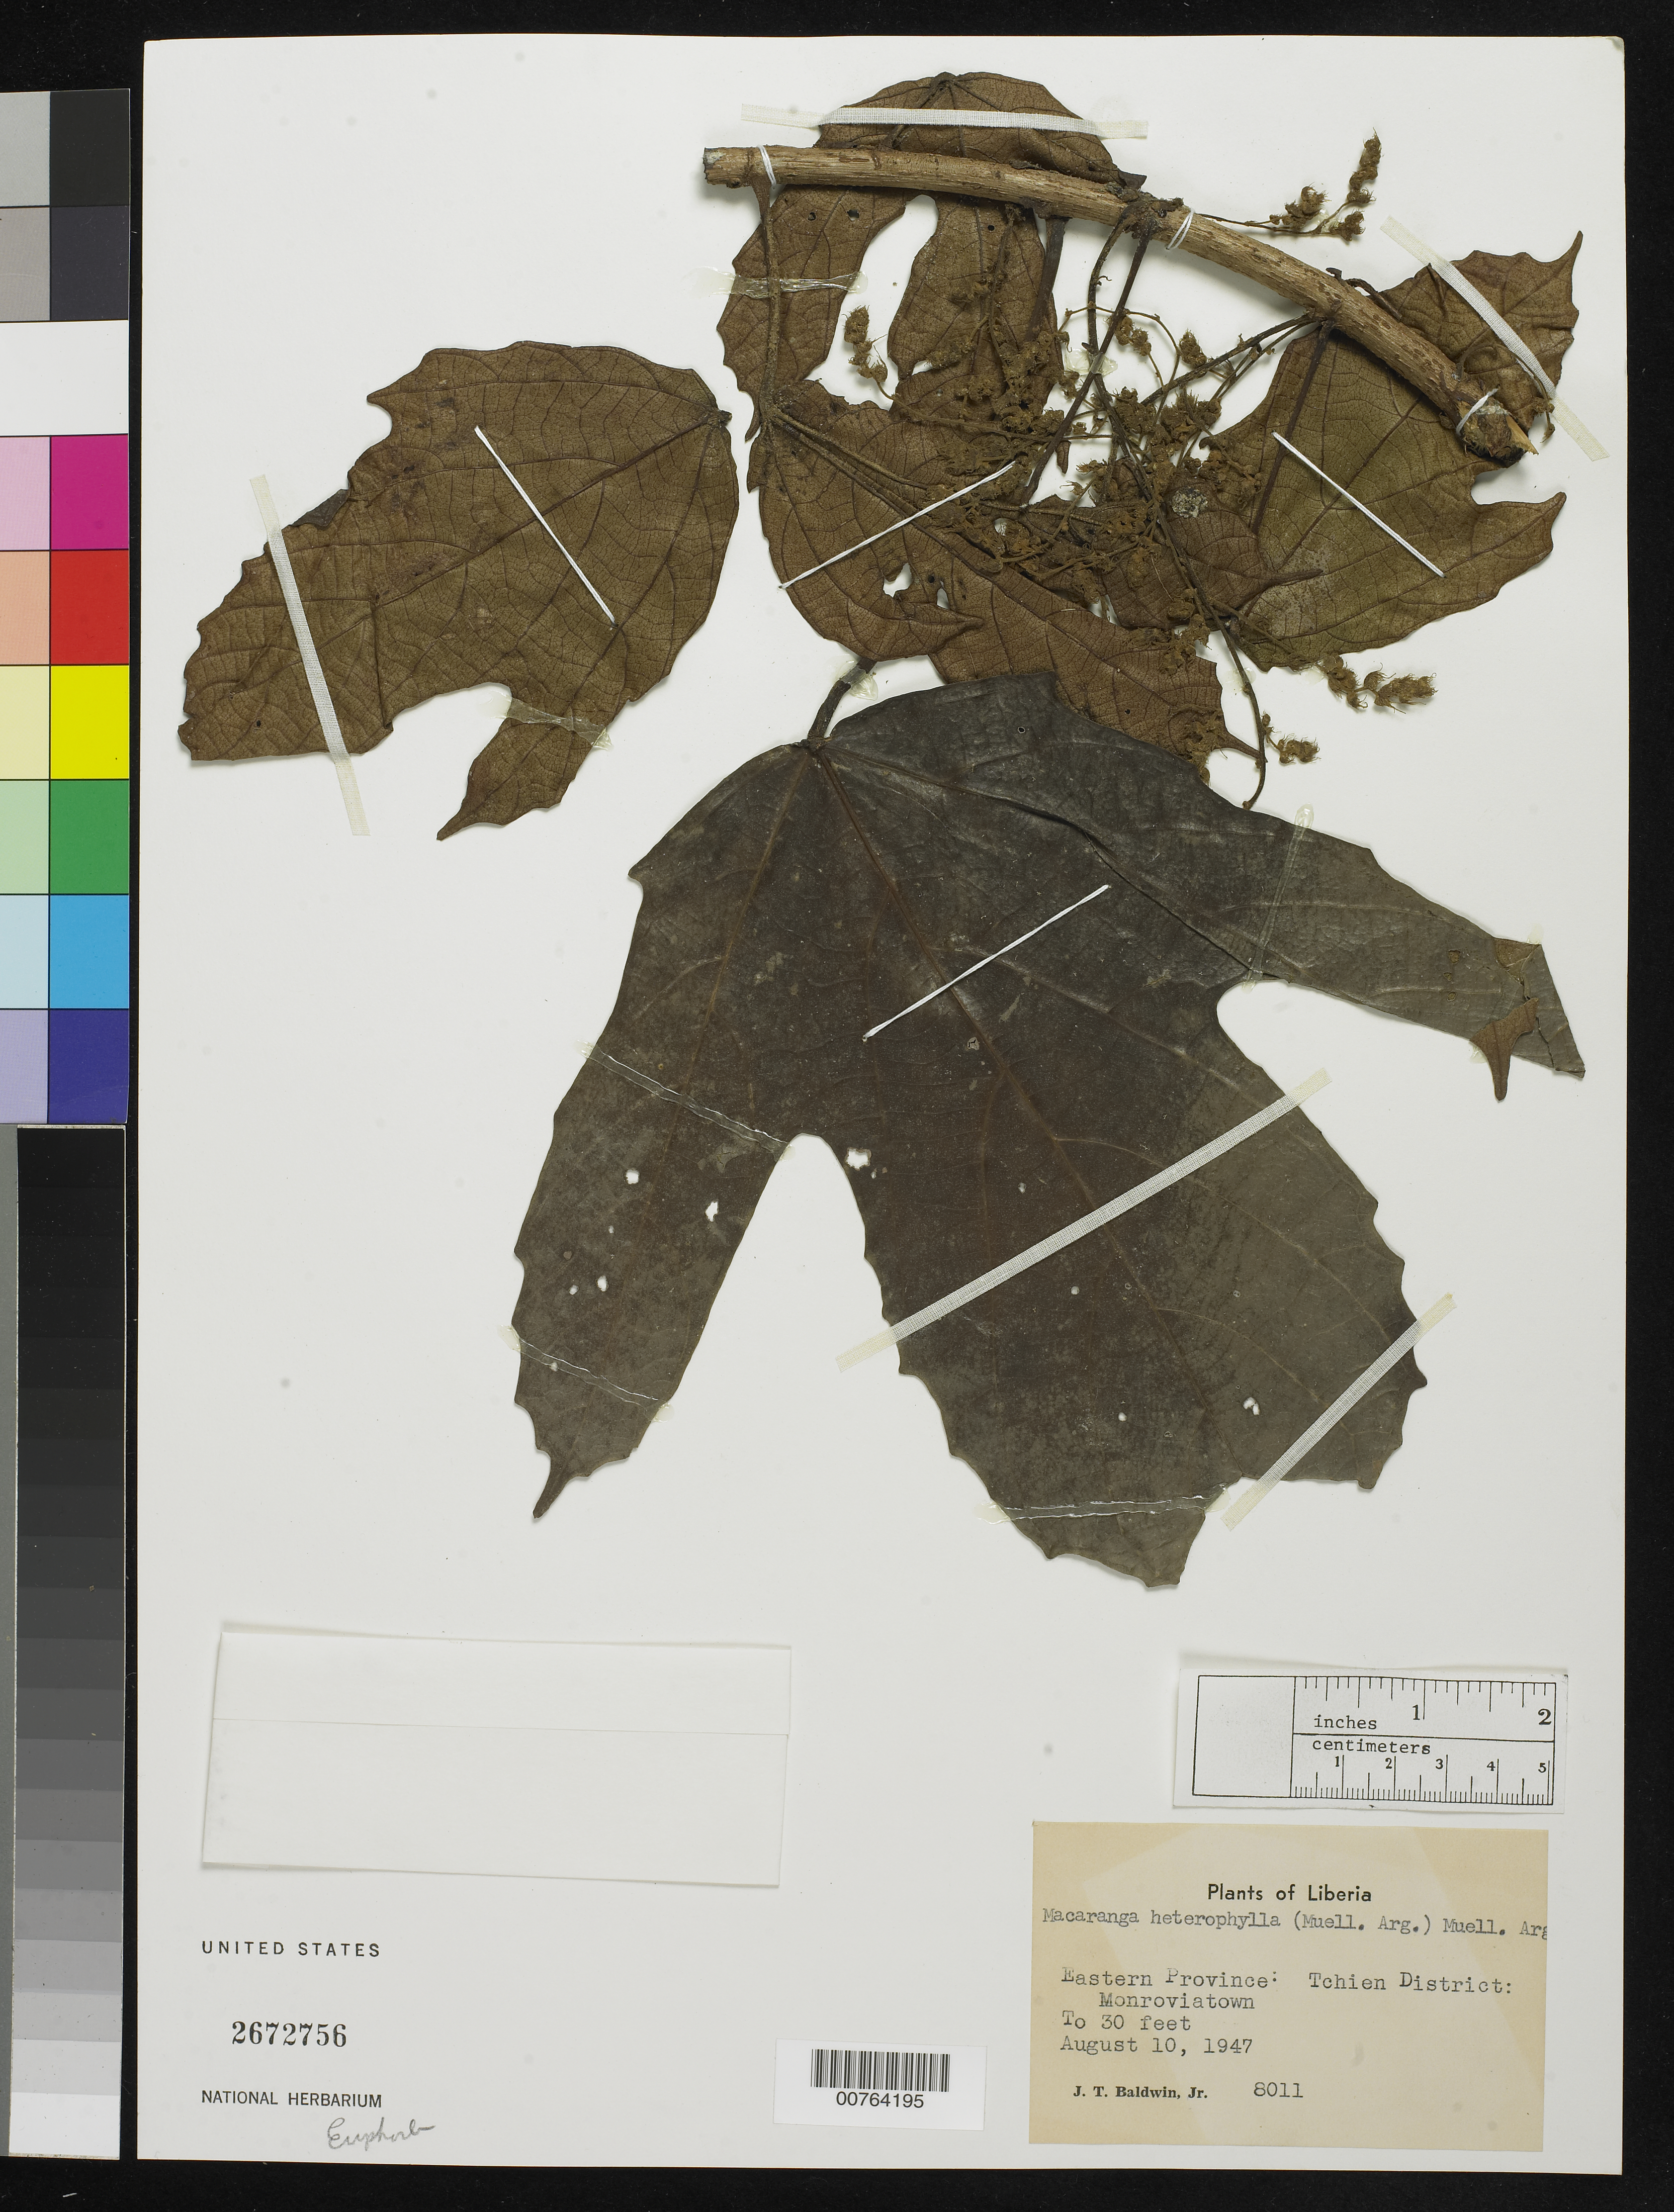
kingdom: Plantae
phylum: Tracheophyta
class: Magnoliopsida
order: Malpighiales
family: Euphorbiaceae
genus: Macaranga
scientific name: Macaranga heterophylla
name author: (Müll. Arg.) Müll. Arg.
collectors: J. T. Baldwin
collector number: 8011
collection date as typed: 10 Aug 1947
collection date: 1947-08-10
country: Liberia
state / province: Grand Gedeh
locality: Eastern Province: Tchien District, Monroviatown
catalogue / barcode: US 2672756